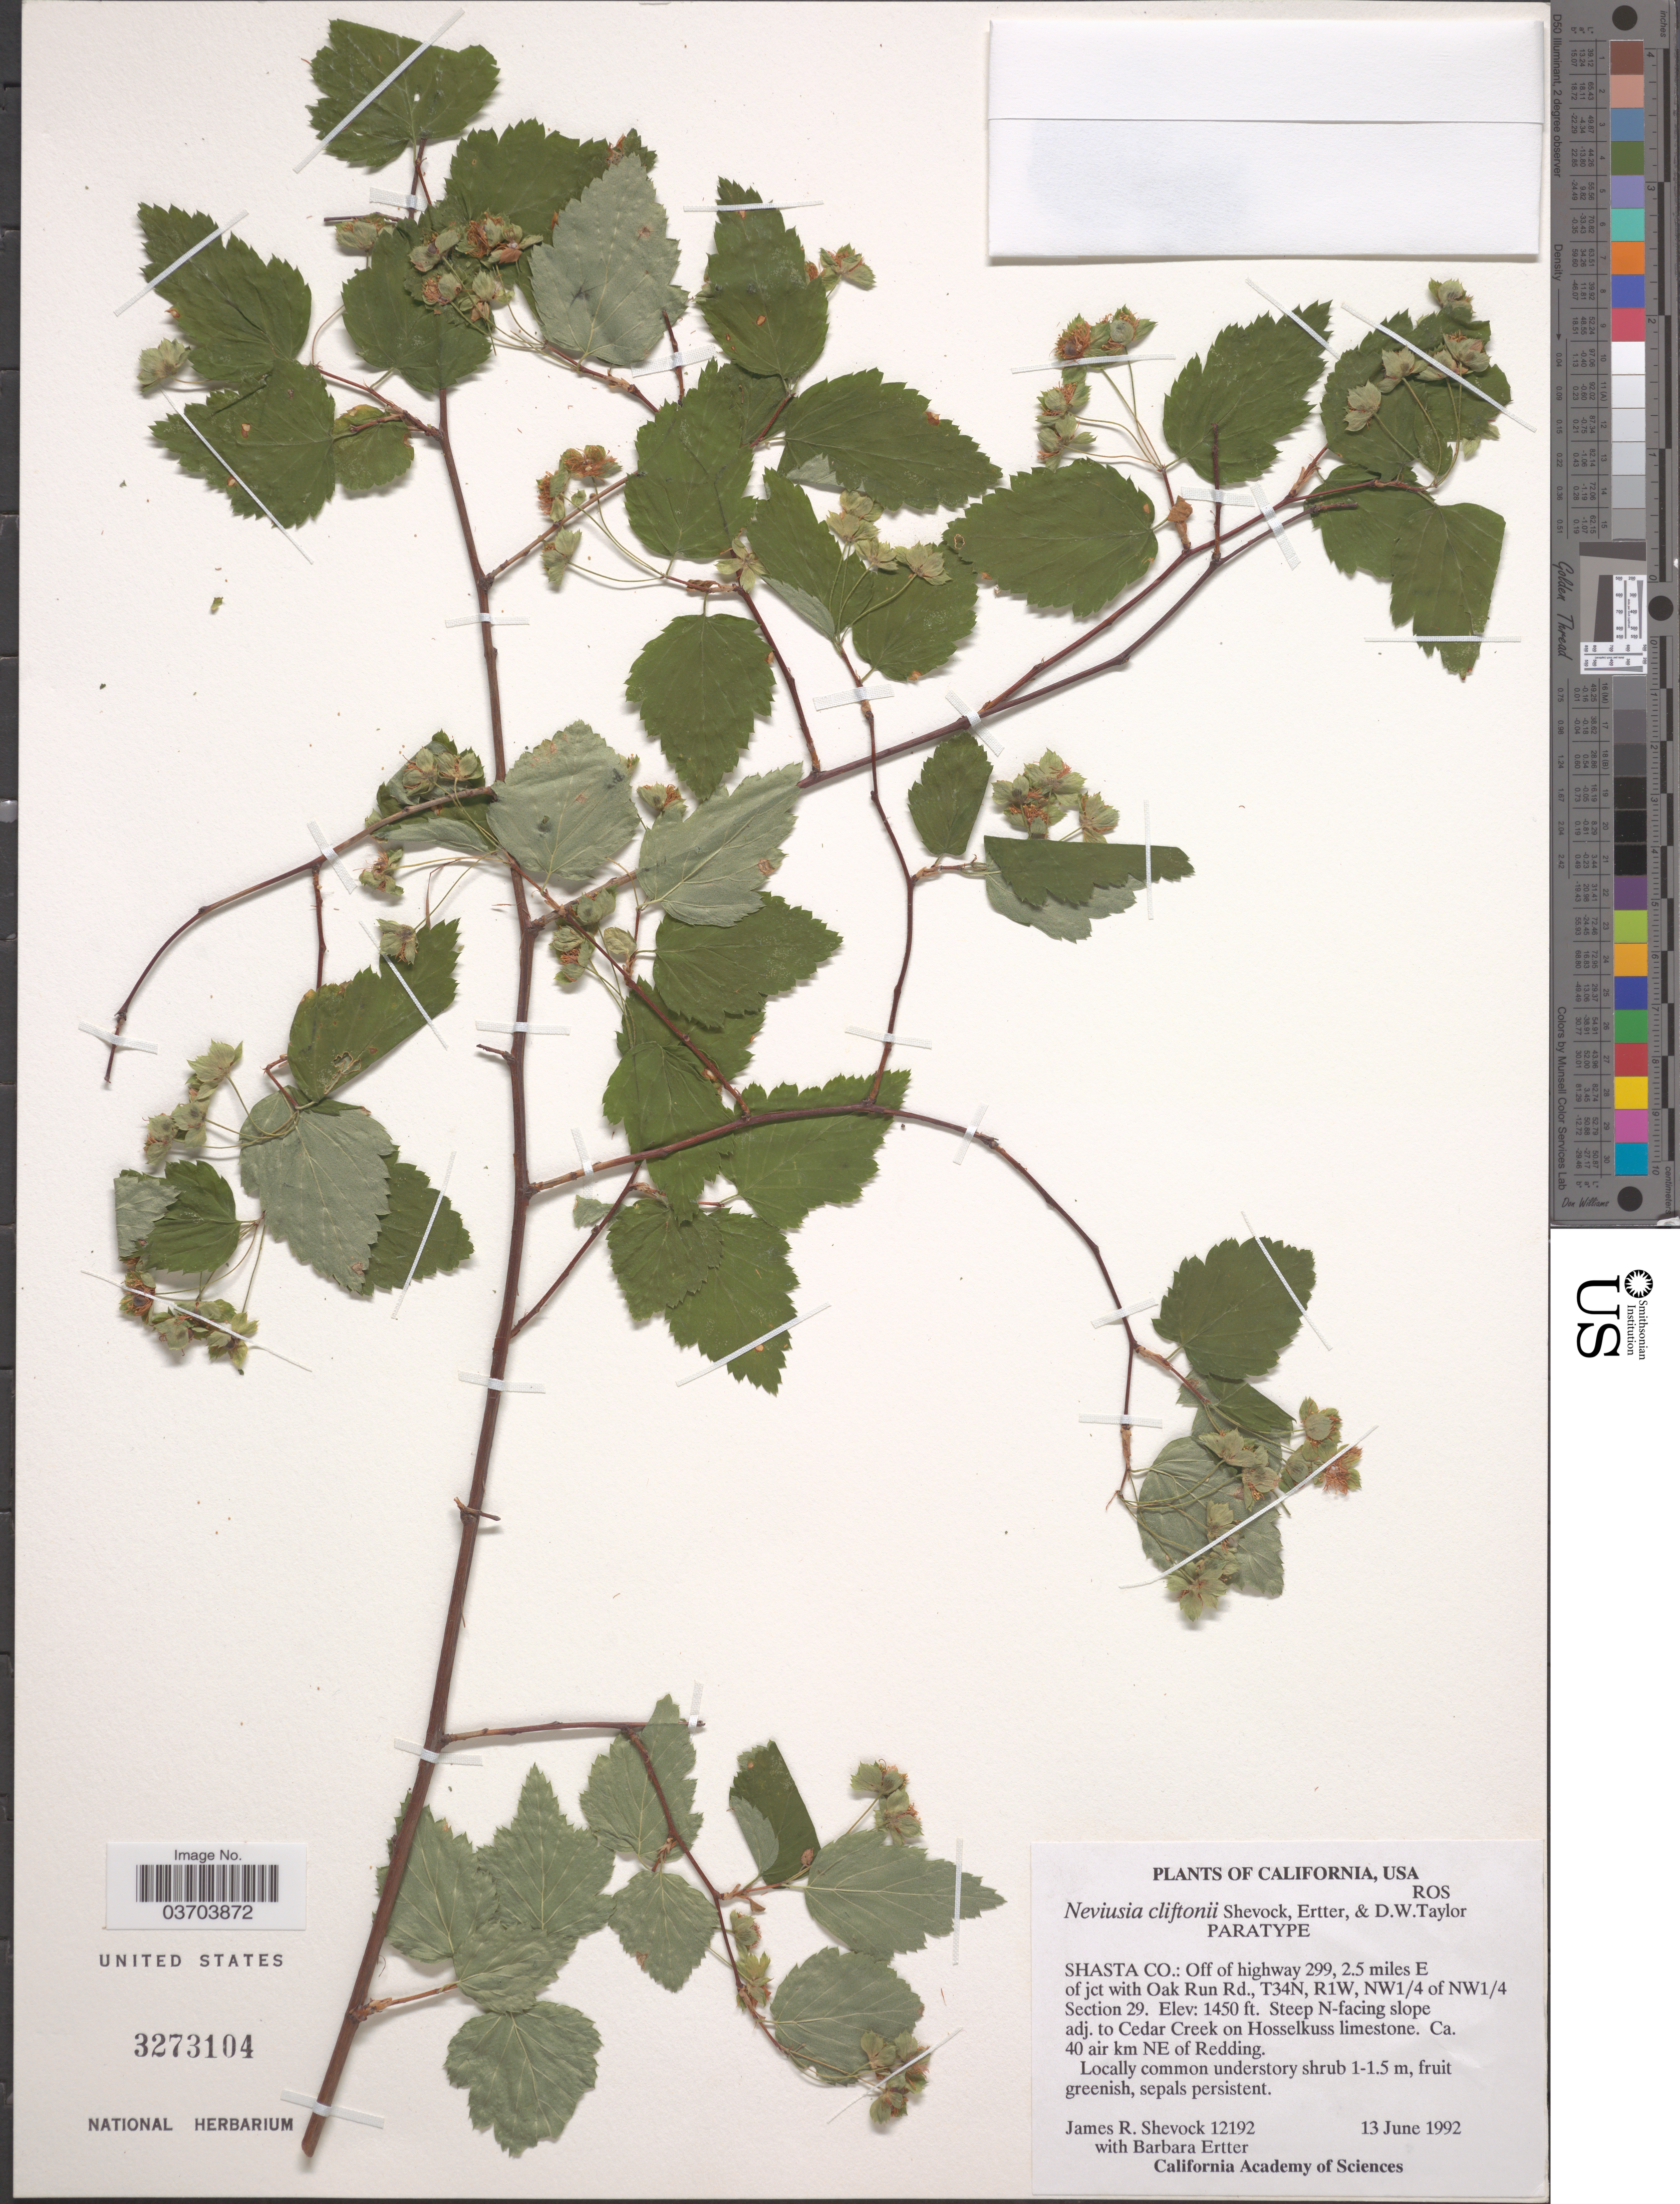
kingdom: Plantae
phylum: Tracheophyta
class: Magnoliopsida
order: Rosales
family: Rosaceae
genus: Neviusia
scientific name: Neviusia cliftonii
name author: Shevock et al.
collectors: J. R. Shevock & B. Ertter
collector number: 12192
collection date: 1992-06-13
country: United States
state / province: California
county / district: Shasta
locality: Shasta Co.: Off of highway 299, 2.5 miles E of jct with Oak Run Rd., T34N, R1W, NW1/4 of NW1/4 Section 29. Steep N-facing slope adj. to Cedar Creek on Hosselkuss limestone. Ca. 40 air km NE of Redding.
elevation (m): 442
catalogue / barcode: US 3273104